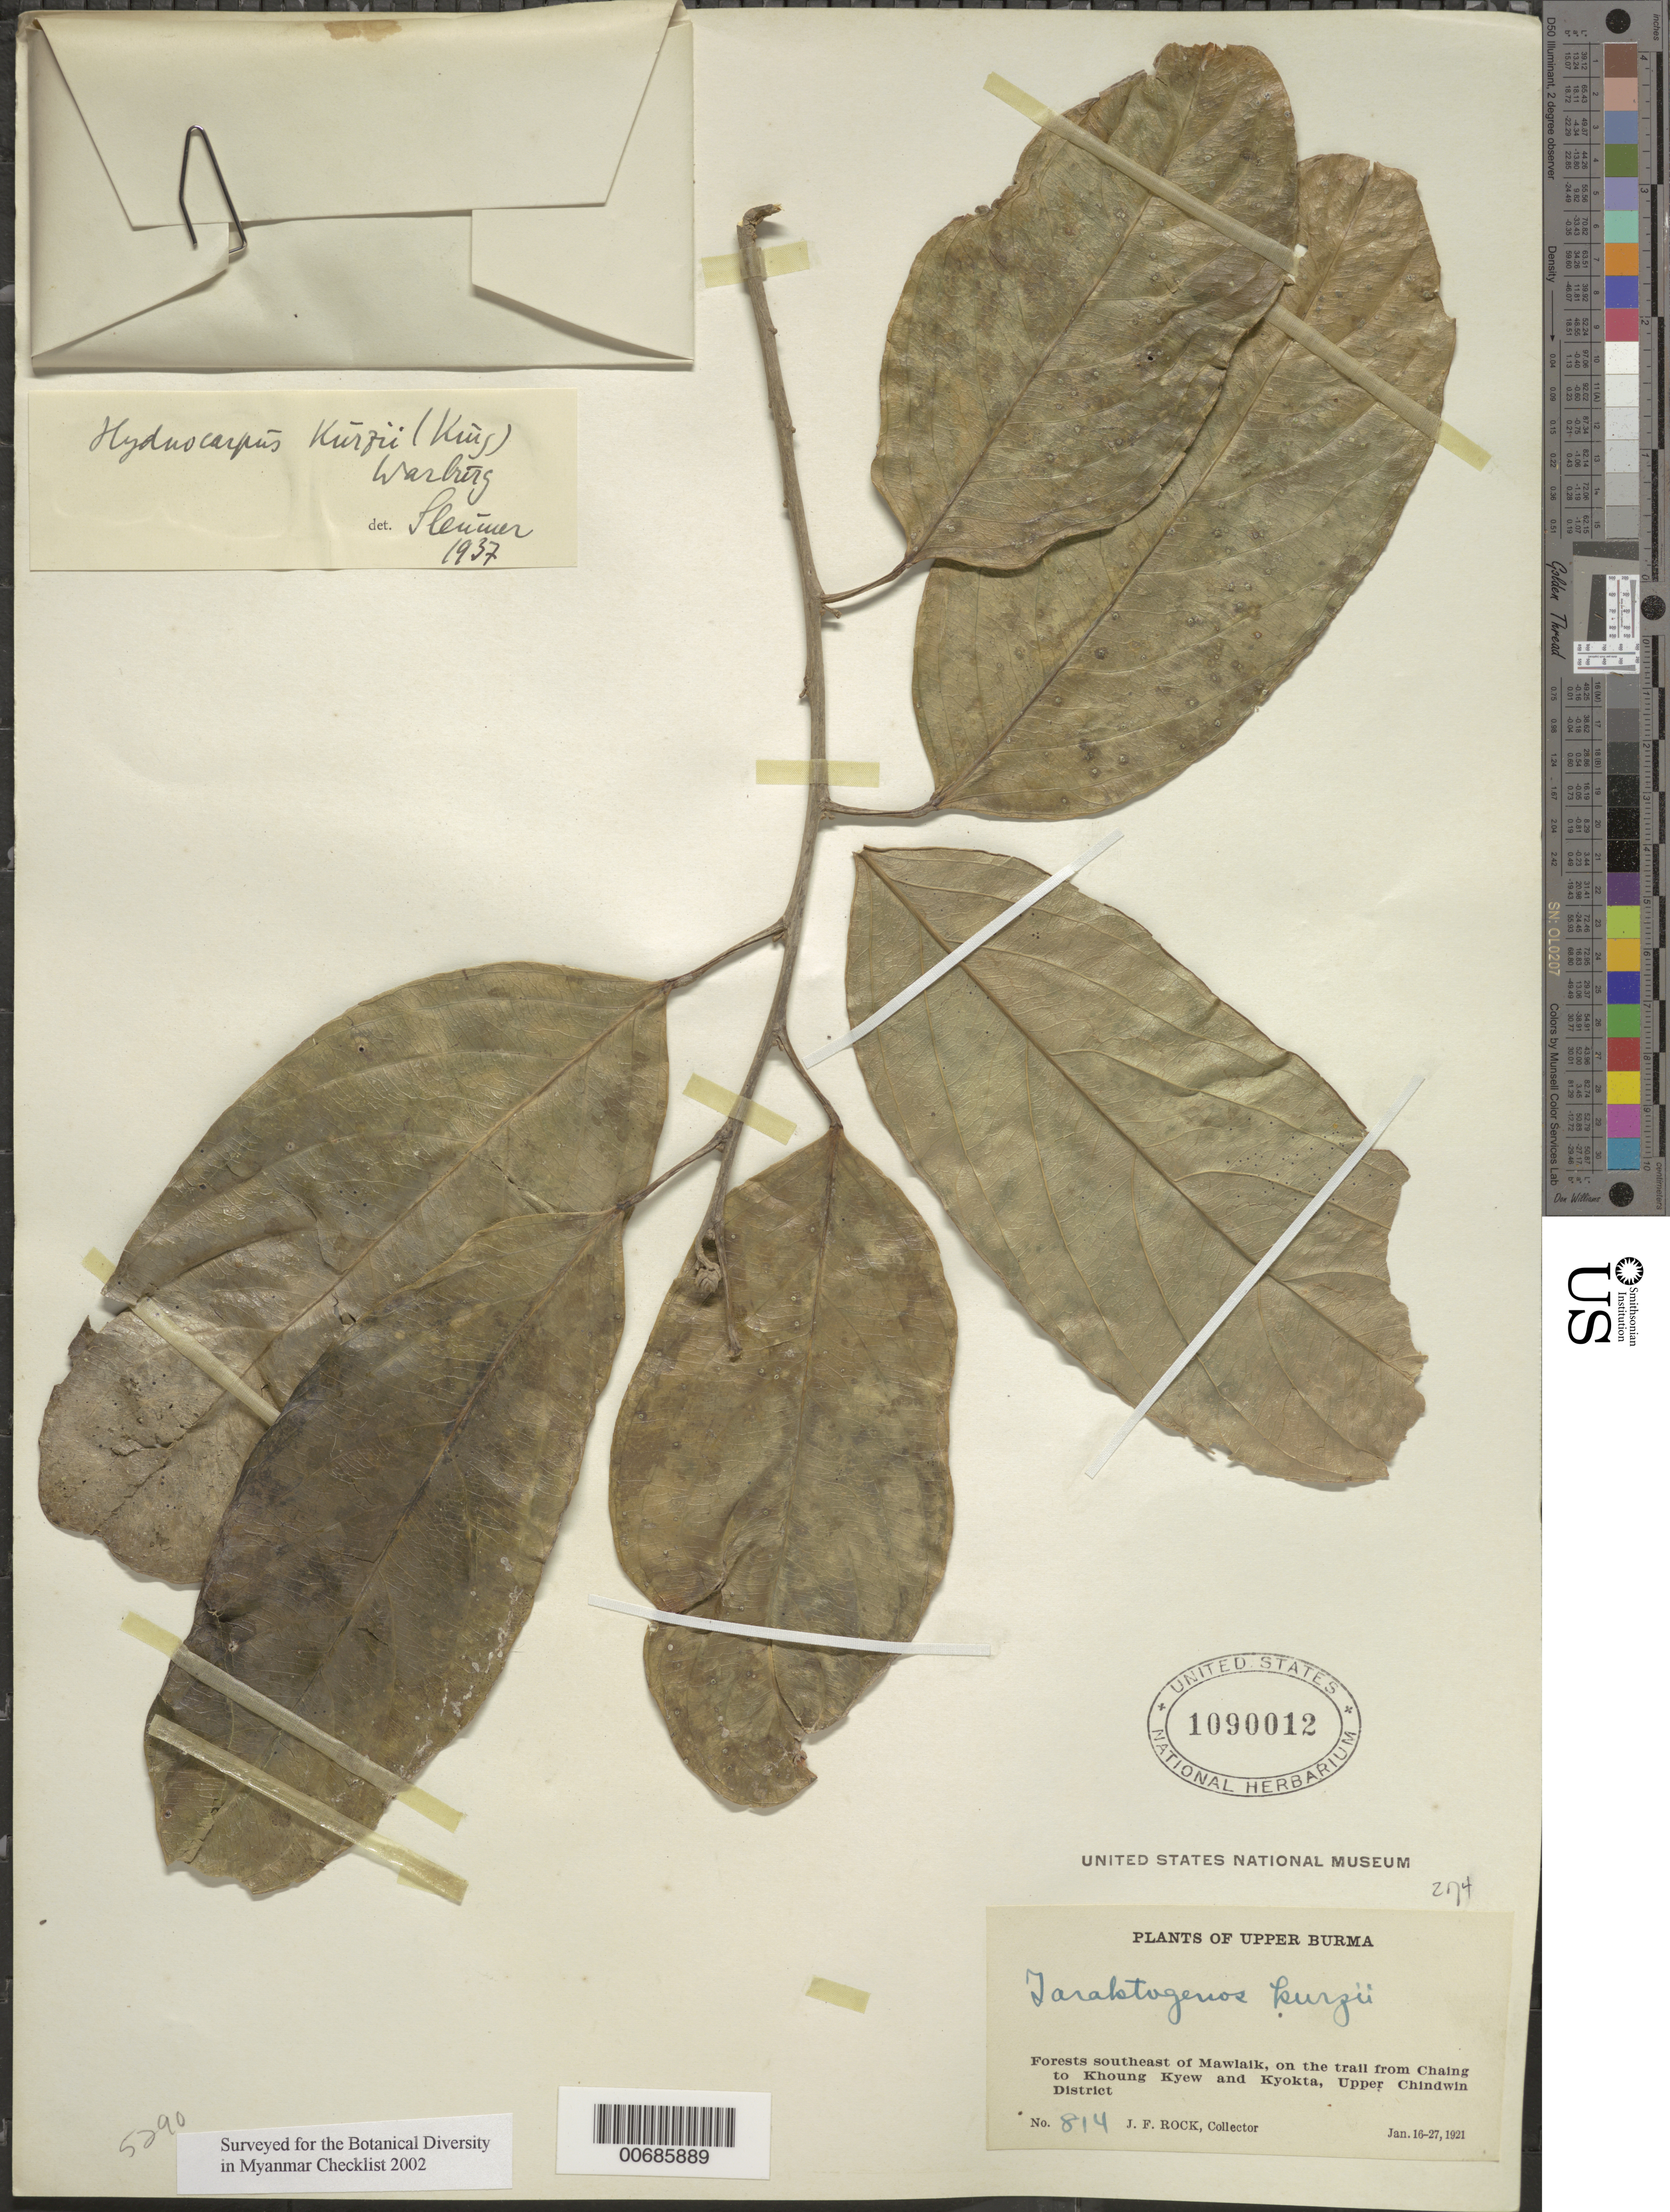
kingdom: Plantae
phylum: Tracheophyta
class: Magnoliopsida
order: Malpighiales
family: Achariaceae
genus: Hydnocarpus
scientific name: Hydnocarpus kurzii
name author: (King) Warb.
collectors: J. F. Rock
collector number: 814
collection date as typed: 16 Jan 1921 to 27 Jan 1921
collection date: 1921-01-16/1921-01-27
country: Myanmar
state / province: Sagaing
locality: Upper Chindwin Dist., Mawlaik, SE of, trail from Chaing to Khoung Kyew and Kyokta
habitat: Forest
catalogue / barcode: US 1090012